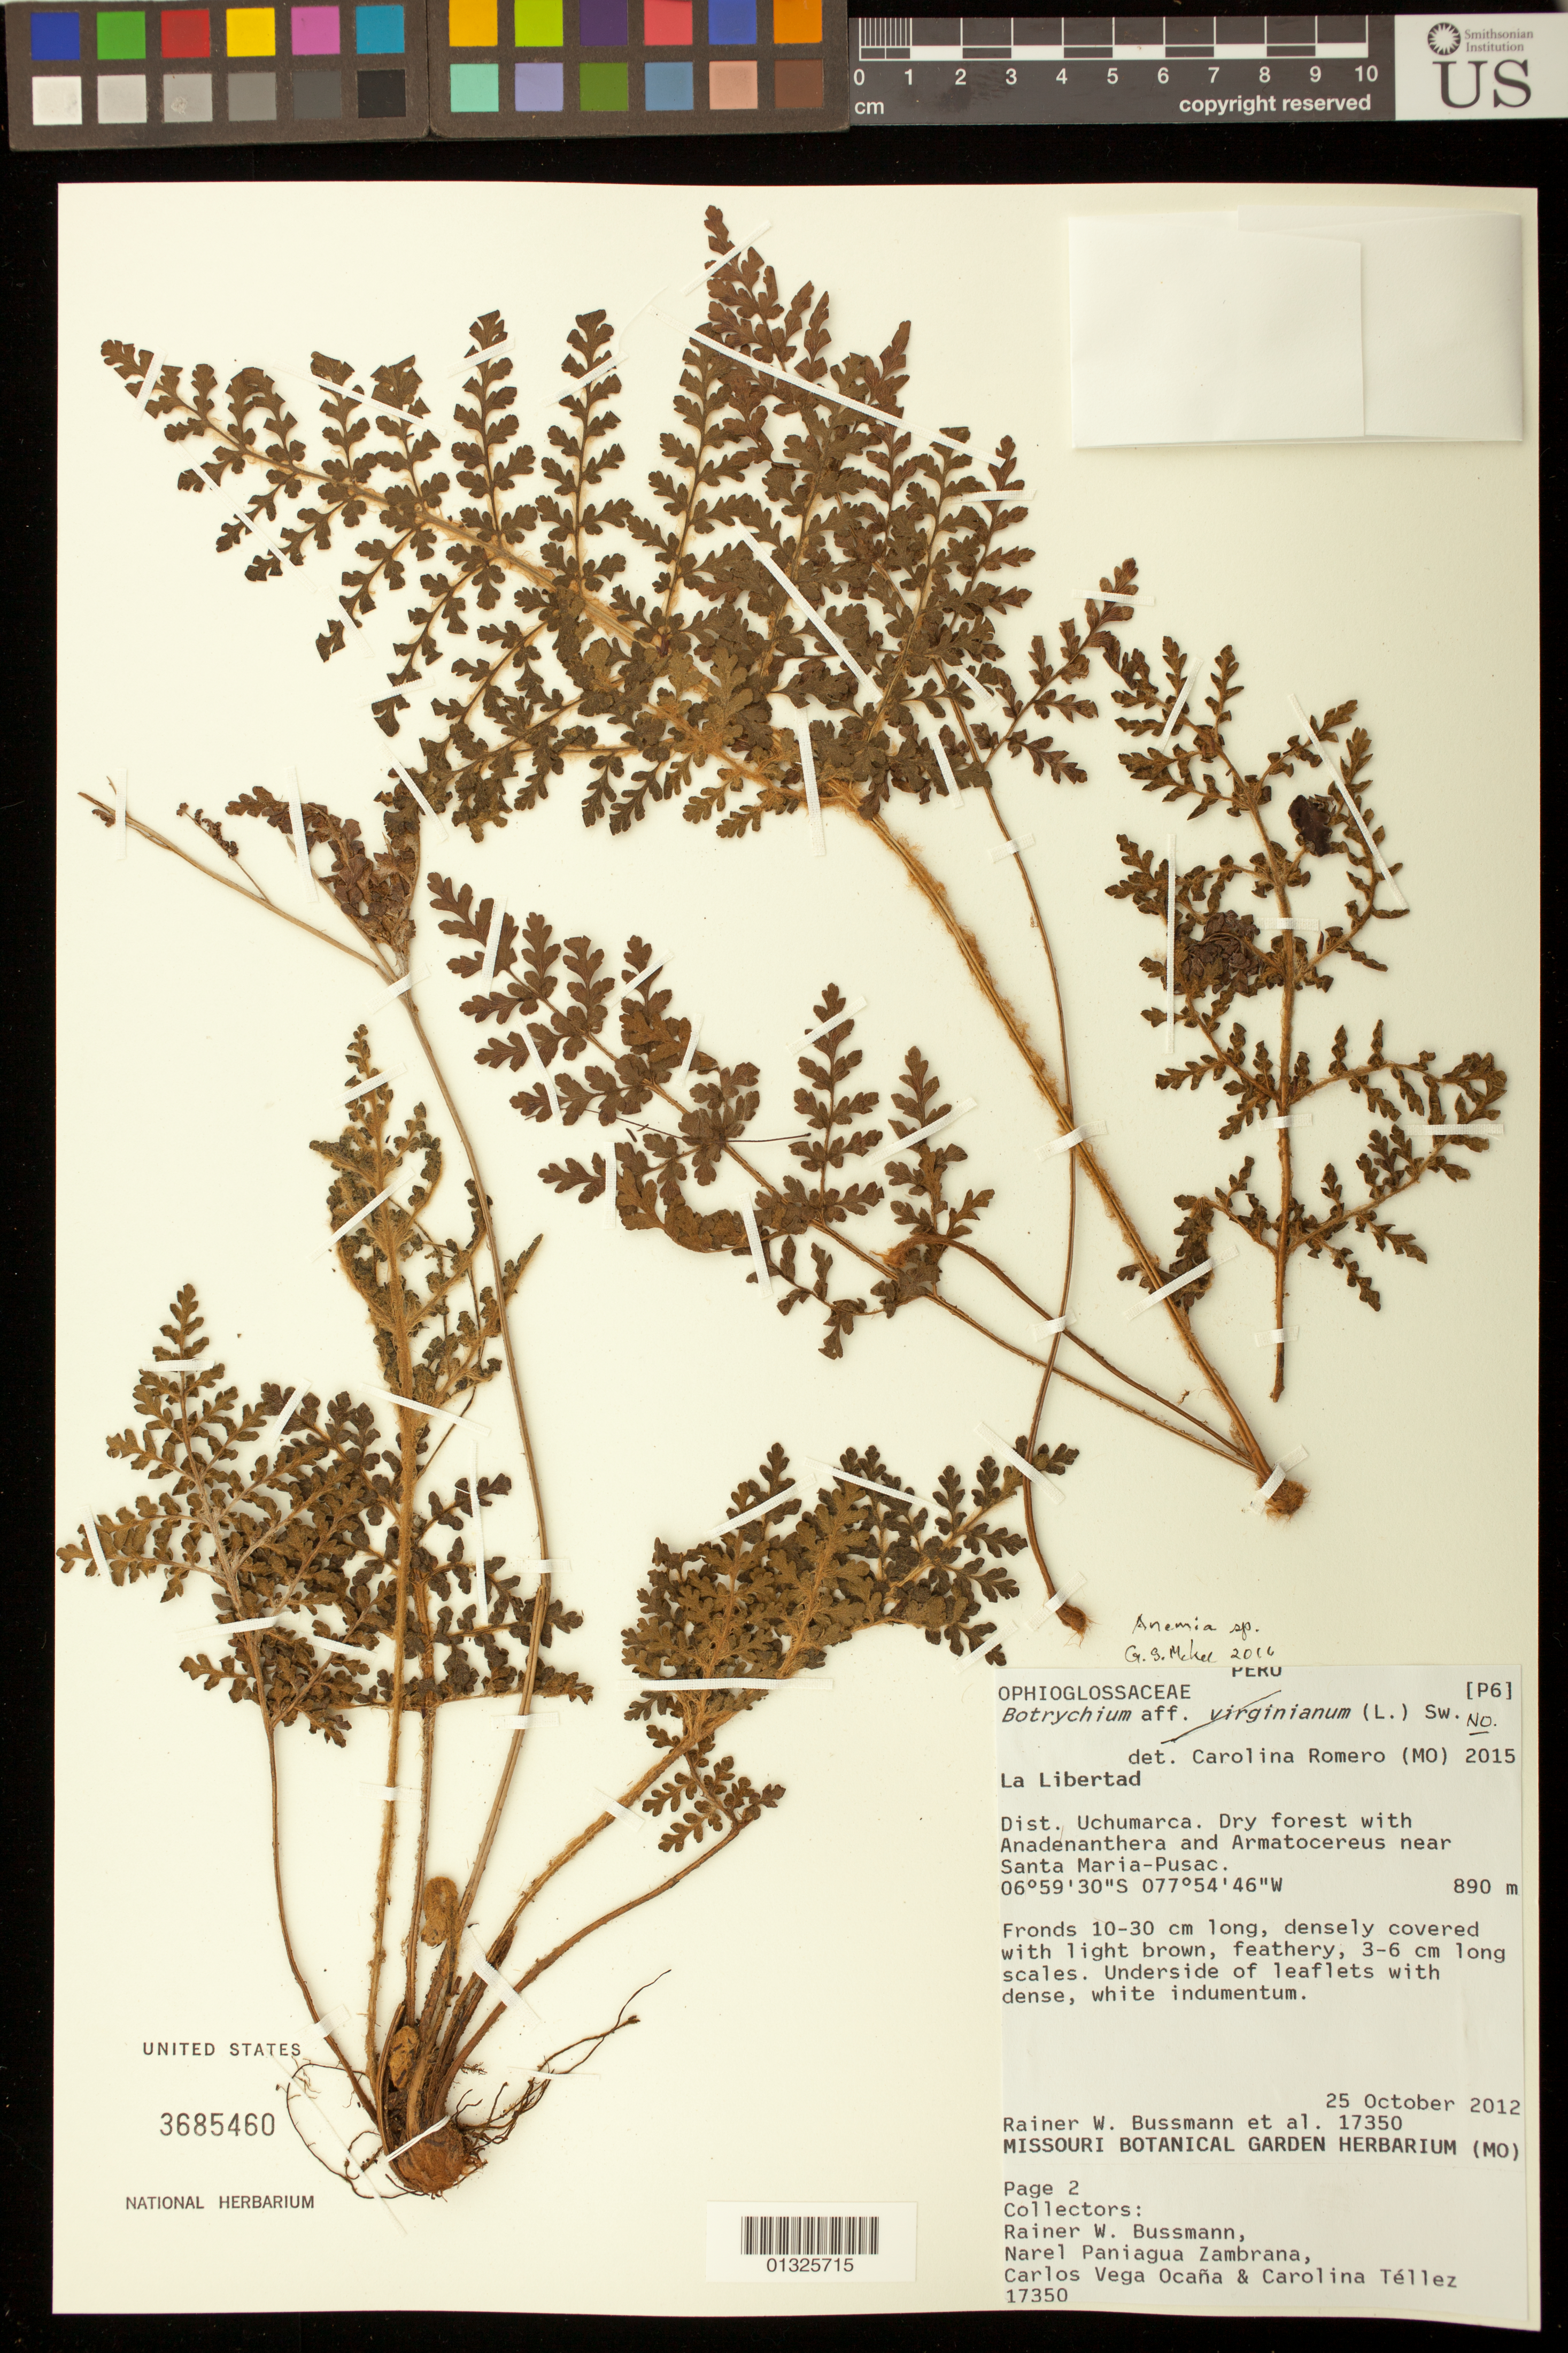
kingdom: Plantae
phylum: Tracheophyta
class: Polypodiopsida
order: Schizaeales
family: Anemiaceae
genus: Anemia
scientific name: Anemia sp.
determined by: McKee, G., (BOT), Smithsonian Institution - National Museum of Natural History (UNITED STATES)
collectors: R. W. Bussmann, N. Paniagua Zambrana, C. Vega Ocaña & C. Tellez-A.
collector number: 17350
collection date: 2012-10-25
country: Peru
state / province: La Libertad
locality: Dist. Uchumarca, near Santa Maria-Pusac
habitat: Dry forest.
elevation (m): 890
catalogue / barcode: US 3685460